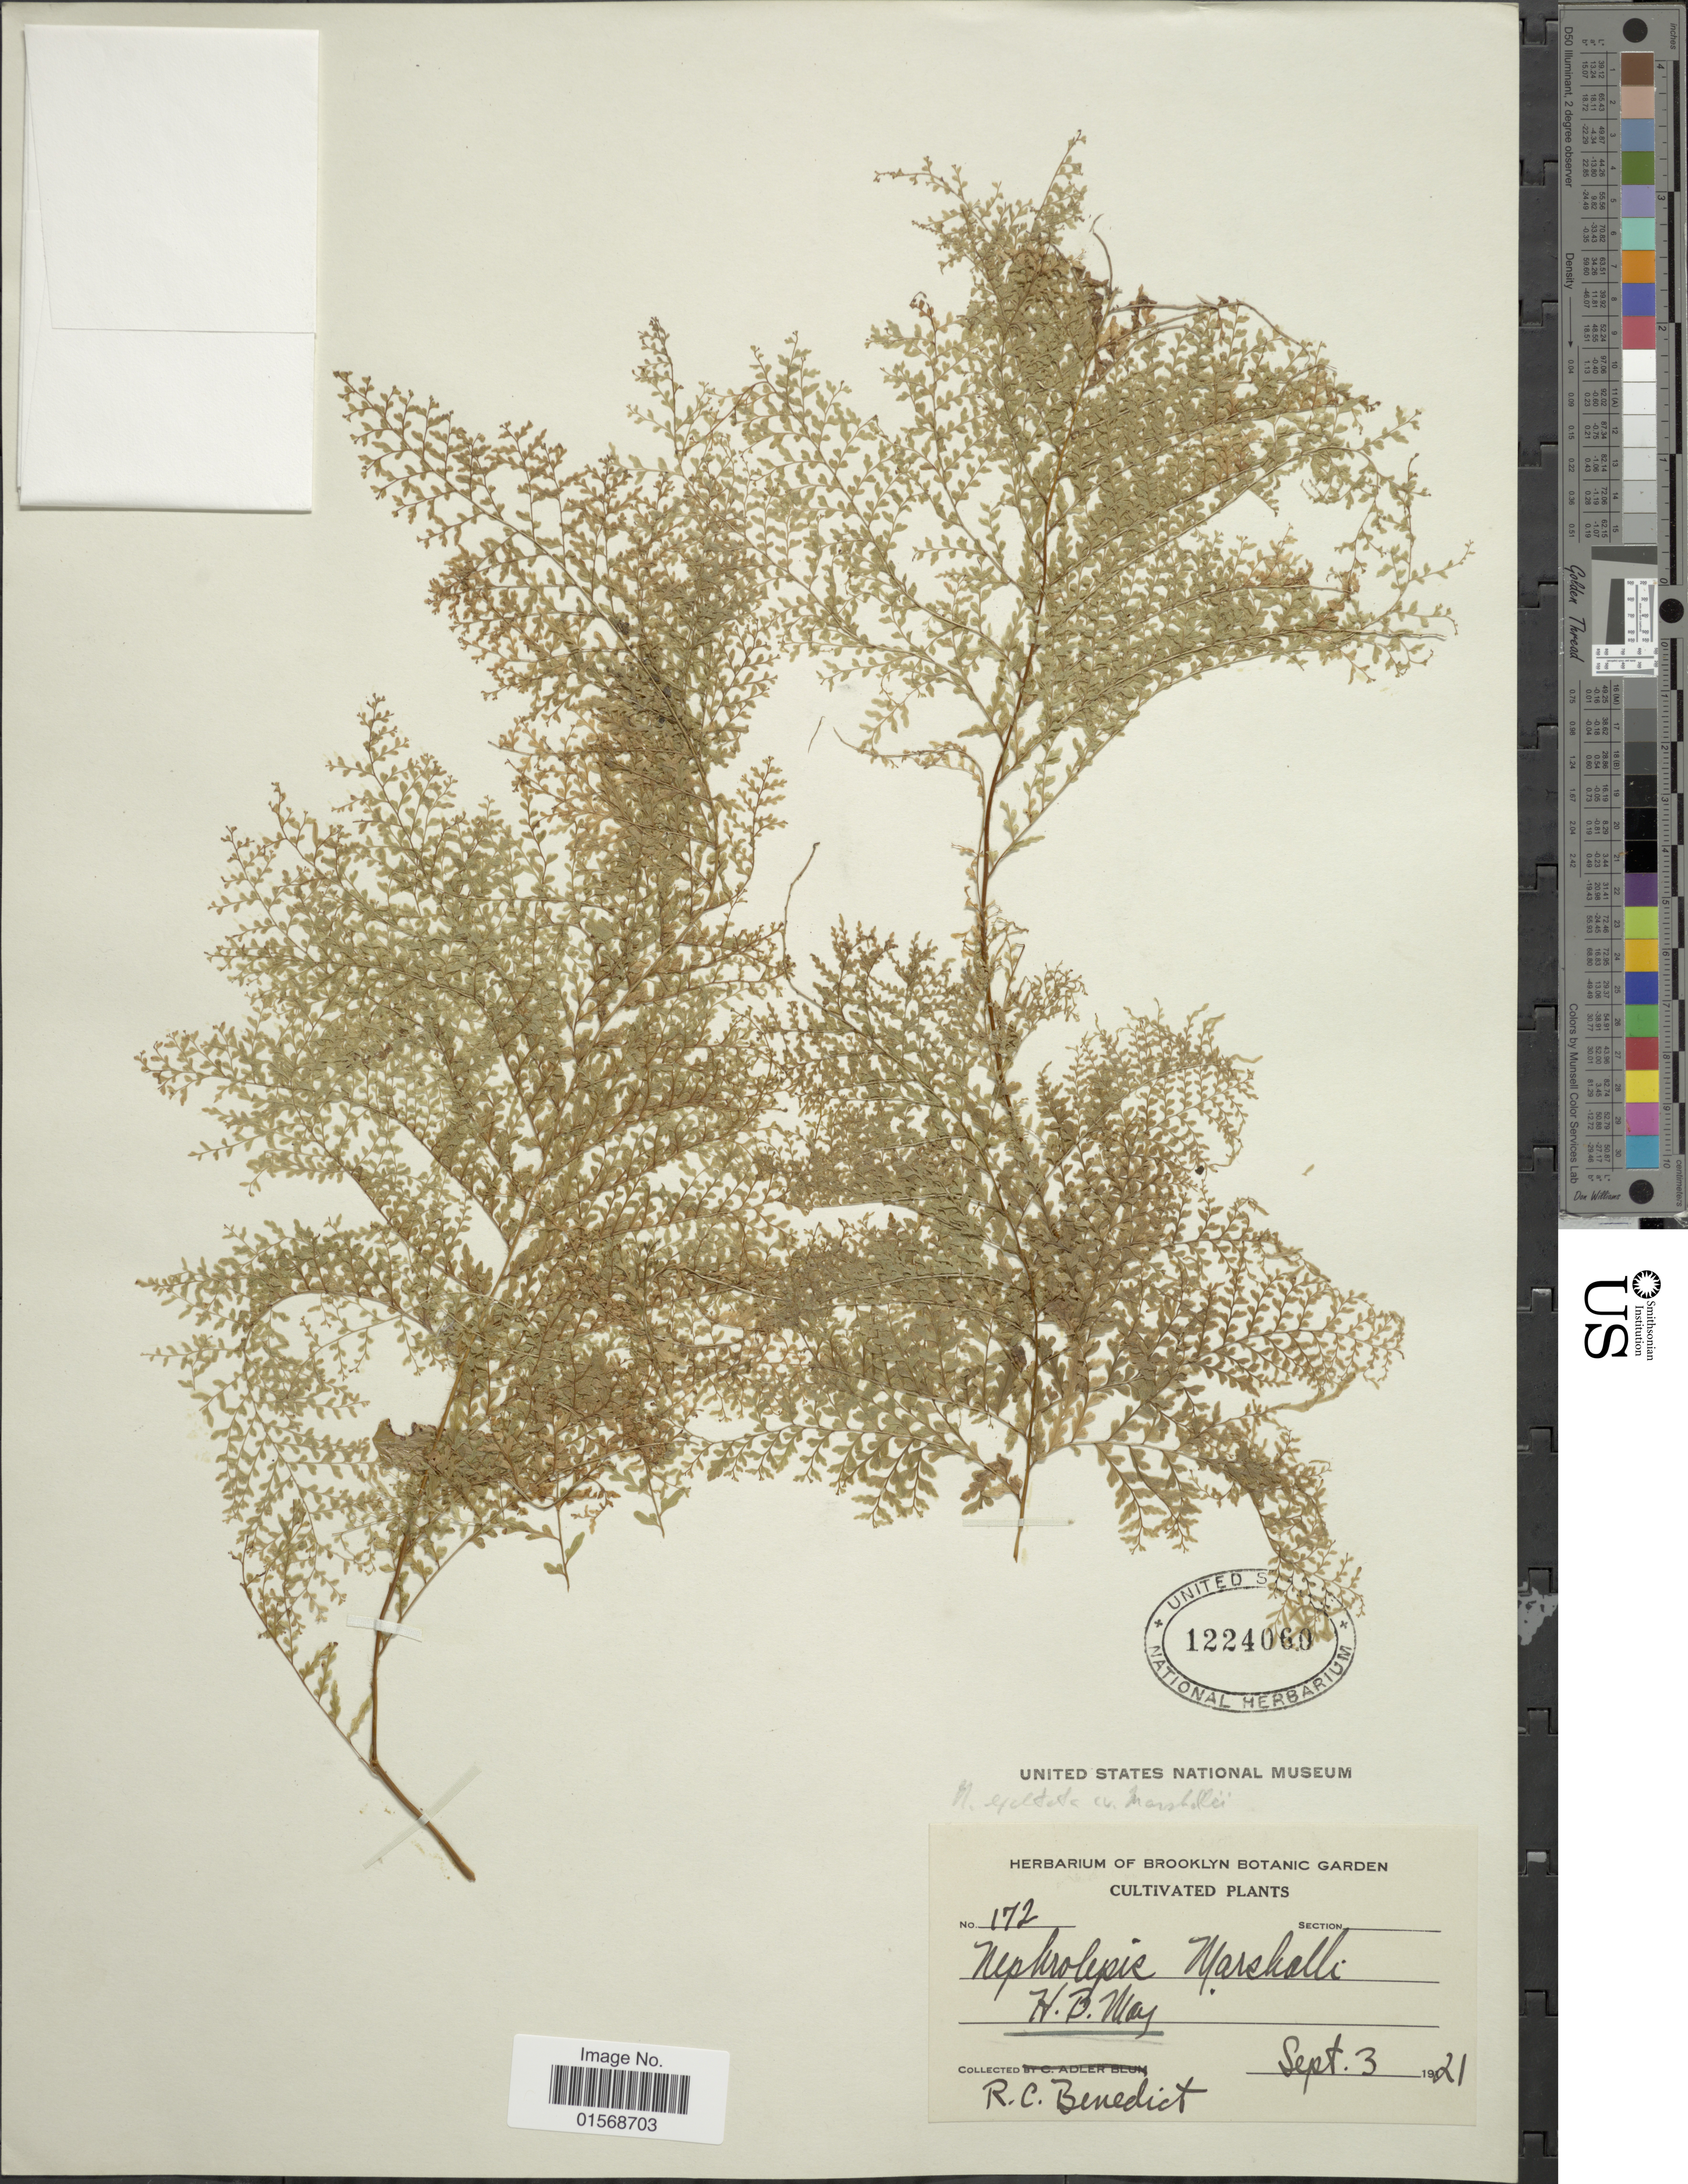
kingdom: Plantae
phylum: Tracheophyta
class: Polypodiopsida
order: Polypodiales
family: Nephrolepidaceae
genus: Nephrolepis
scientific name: Nephrolepis 'Marshalii'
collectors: R. C. Benedict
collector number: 172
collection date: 1921-09-03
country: United States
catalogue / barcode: US 1224060